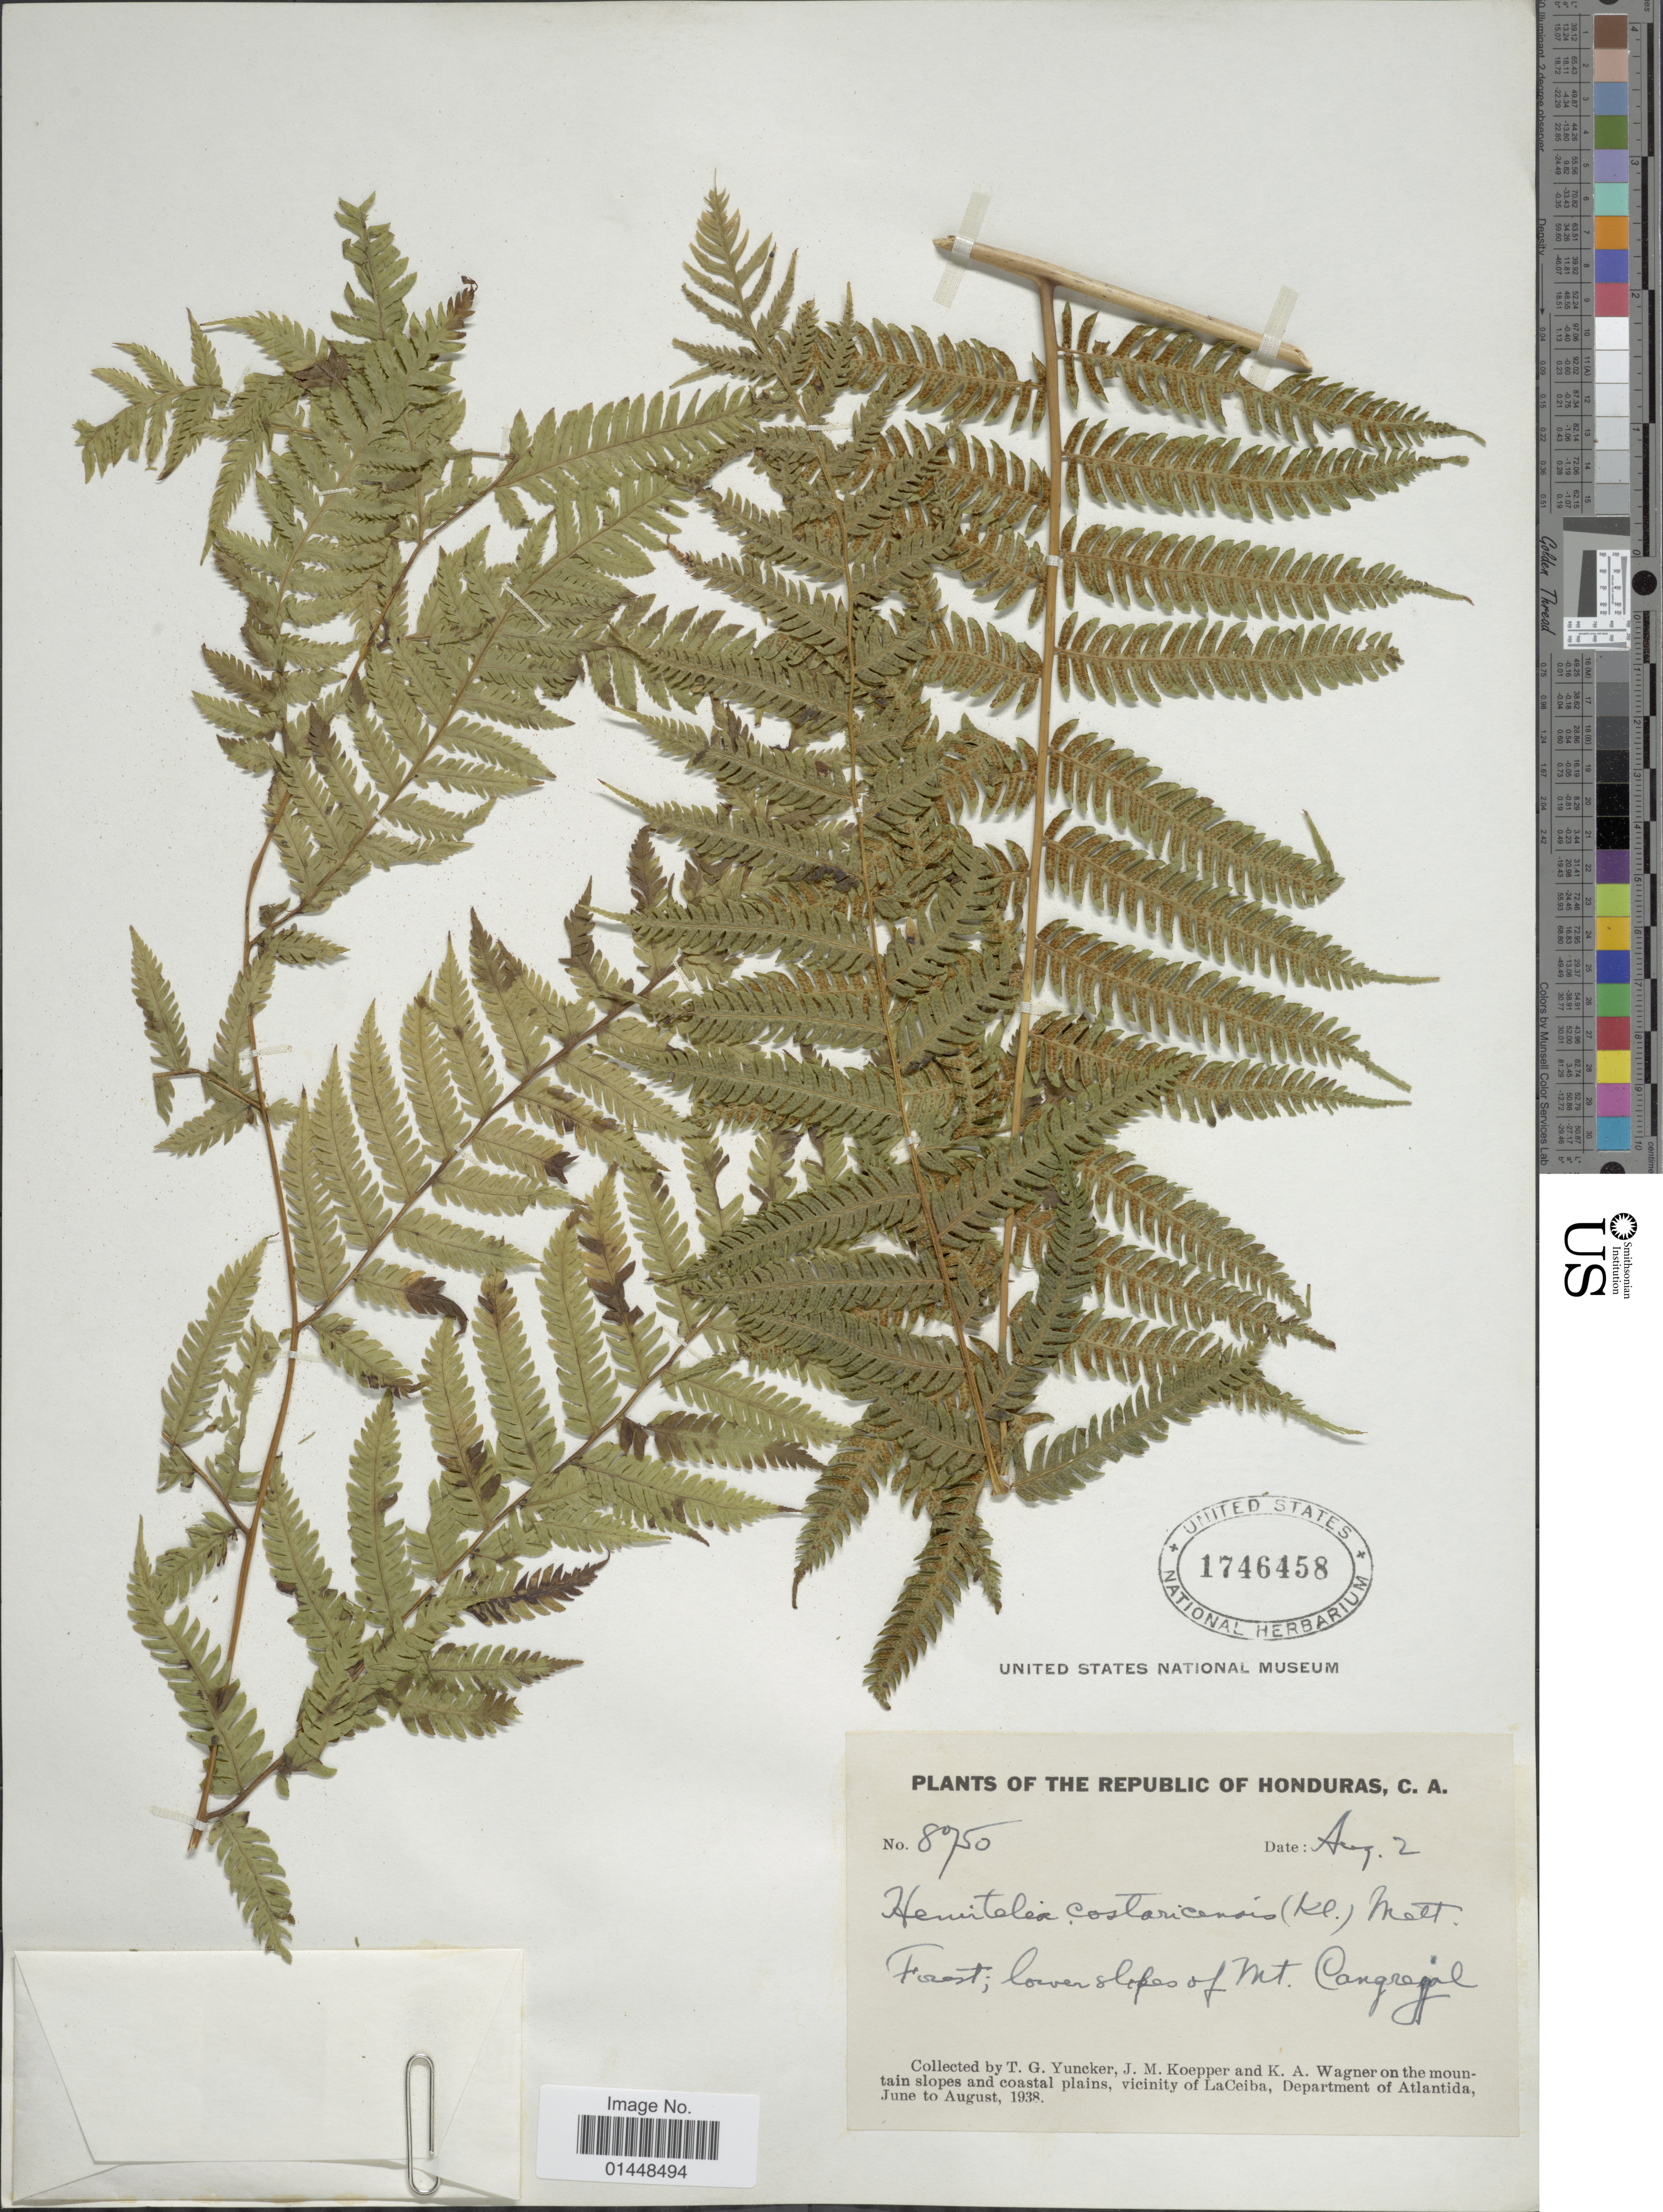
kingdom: Plantae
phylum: Tracheophyta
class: Polypodiopsida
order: Cyatheales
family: Cyatheaceae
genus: Cyathea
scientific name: Cyathea costaricensis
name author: (Kuhn) Domin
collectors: T. G. Yuncker, J. M. Koepper & K. A. Wagner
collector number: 8750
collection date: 1938-08-02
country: Honduras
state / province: Atlántida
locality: Vicinity of La Ceiba. Lower slopes of Mt. Congrejal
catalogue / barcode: US 1746458